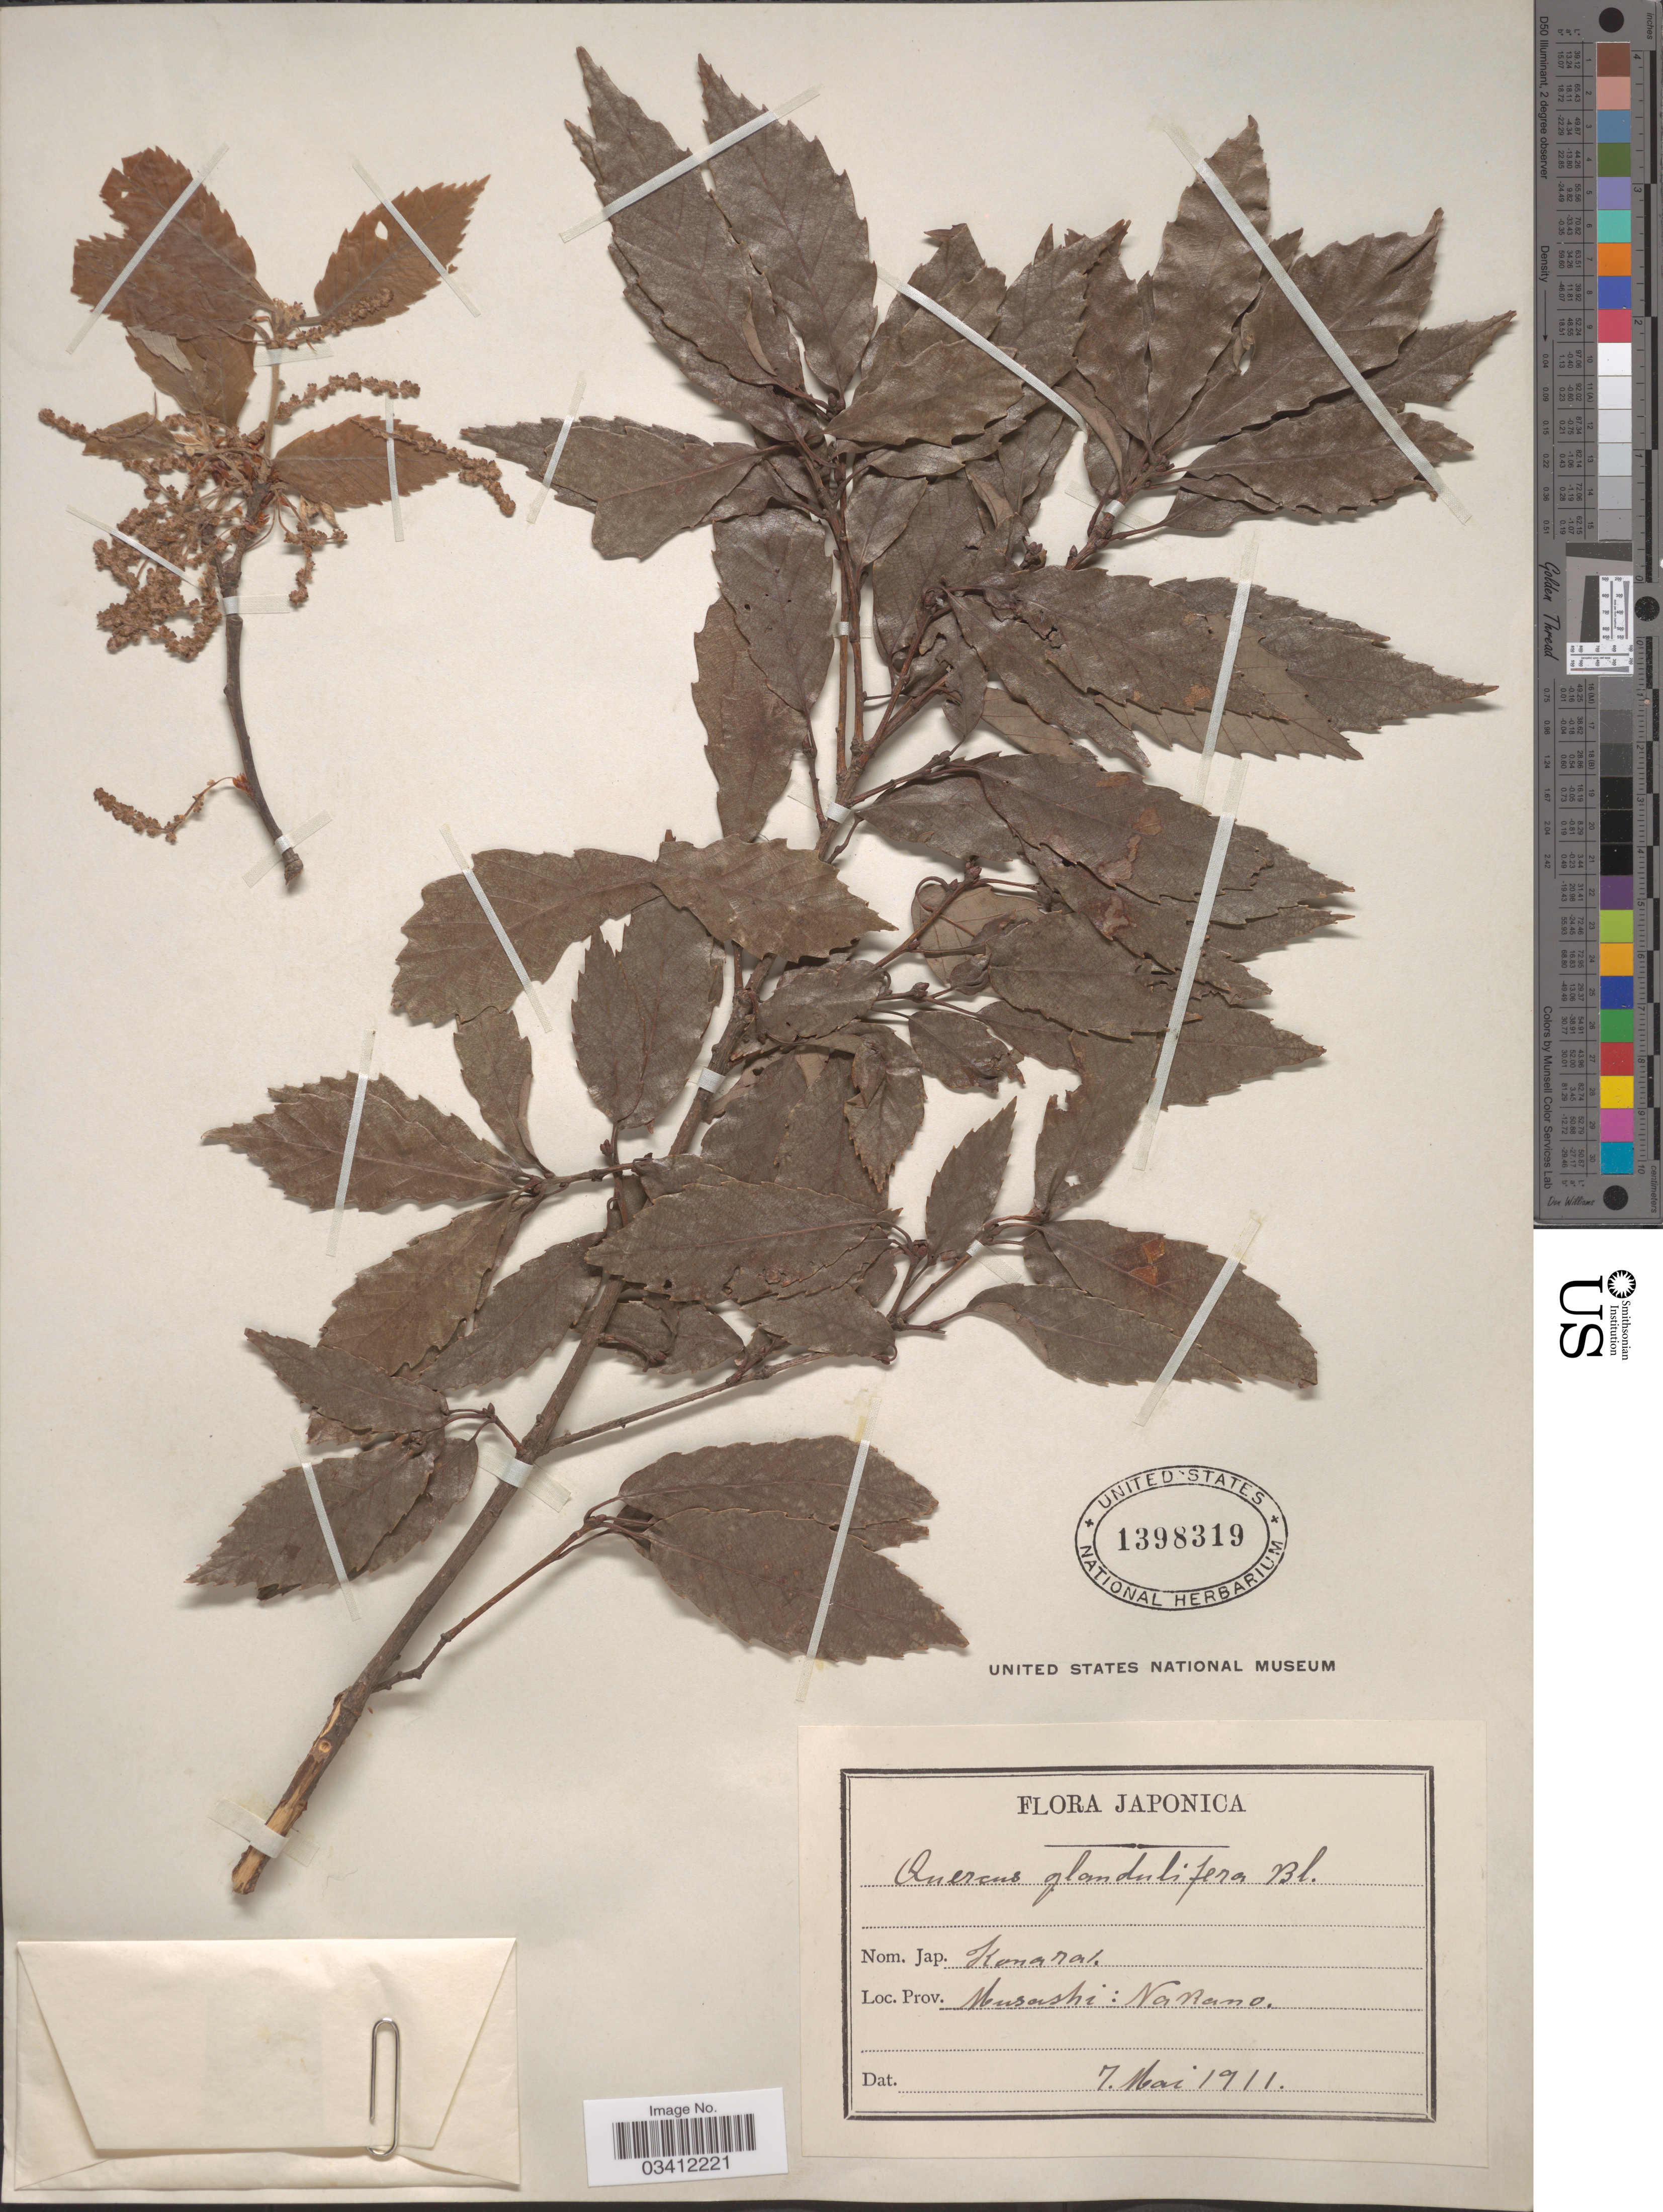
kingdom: Plantae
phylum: Tracheophyta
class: Magnoliopsida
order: Fagales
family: Fagaceae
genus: Quercus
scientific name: Quercus serrata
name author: Thunb.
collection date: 1911-05-07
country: Japan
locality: Musashi: Nakano.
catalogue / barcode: US 1398319